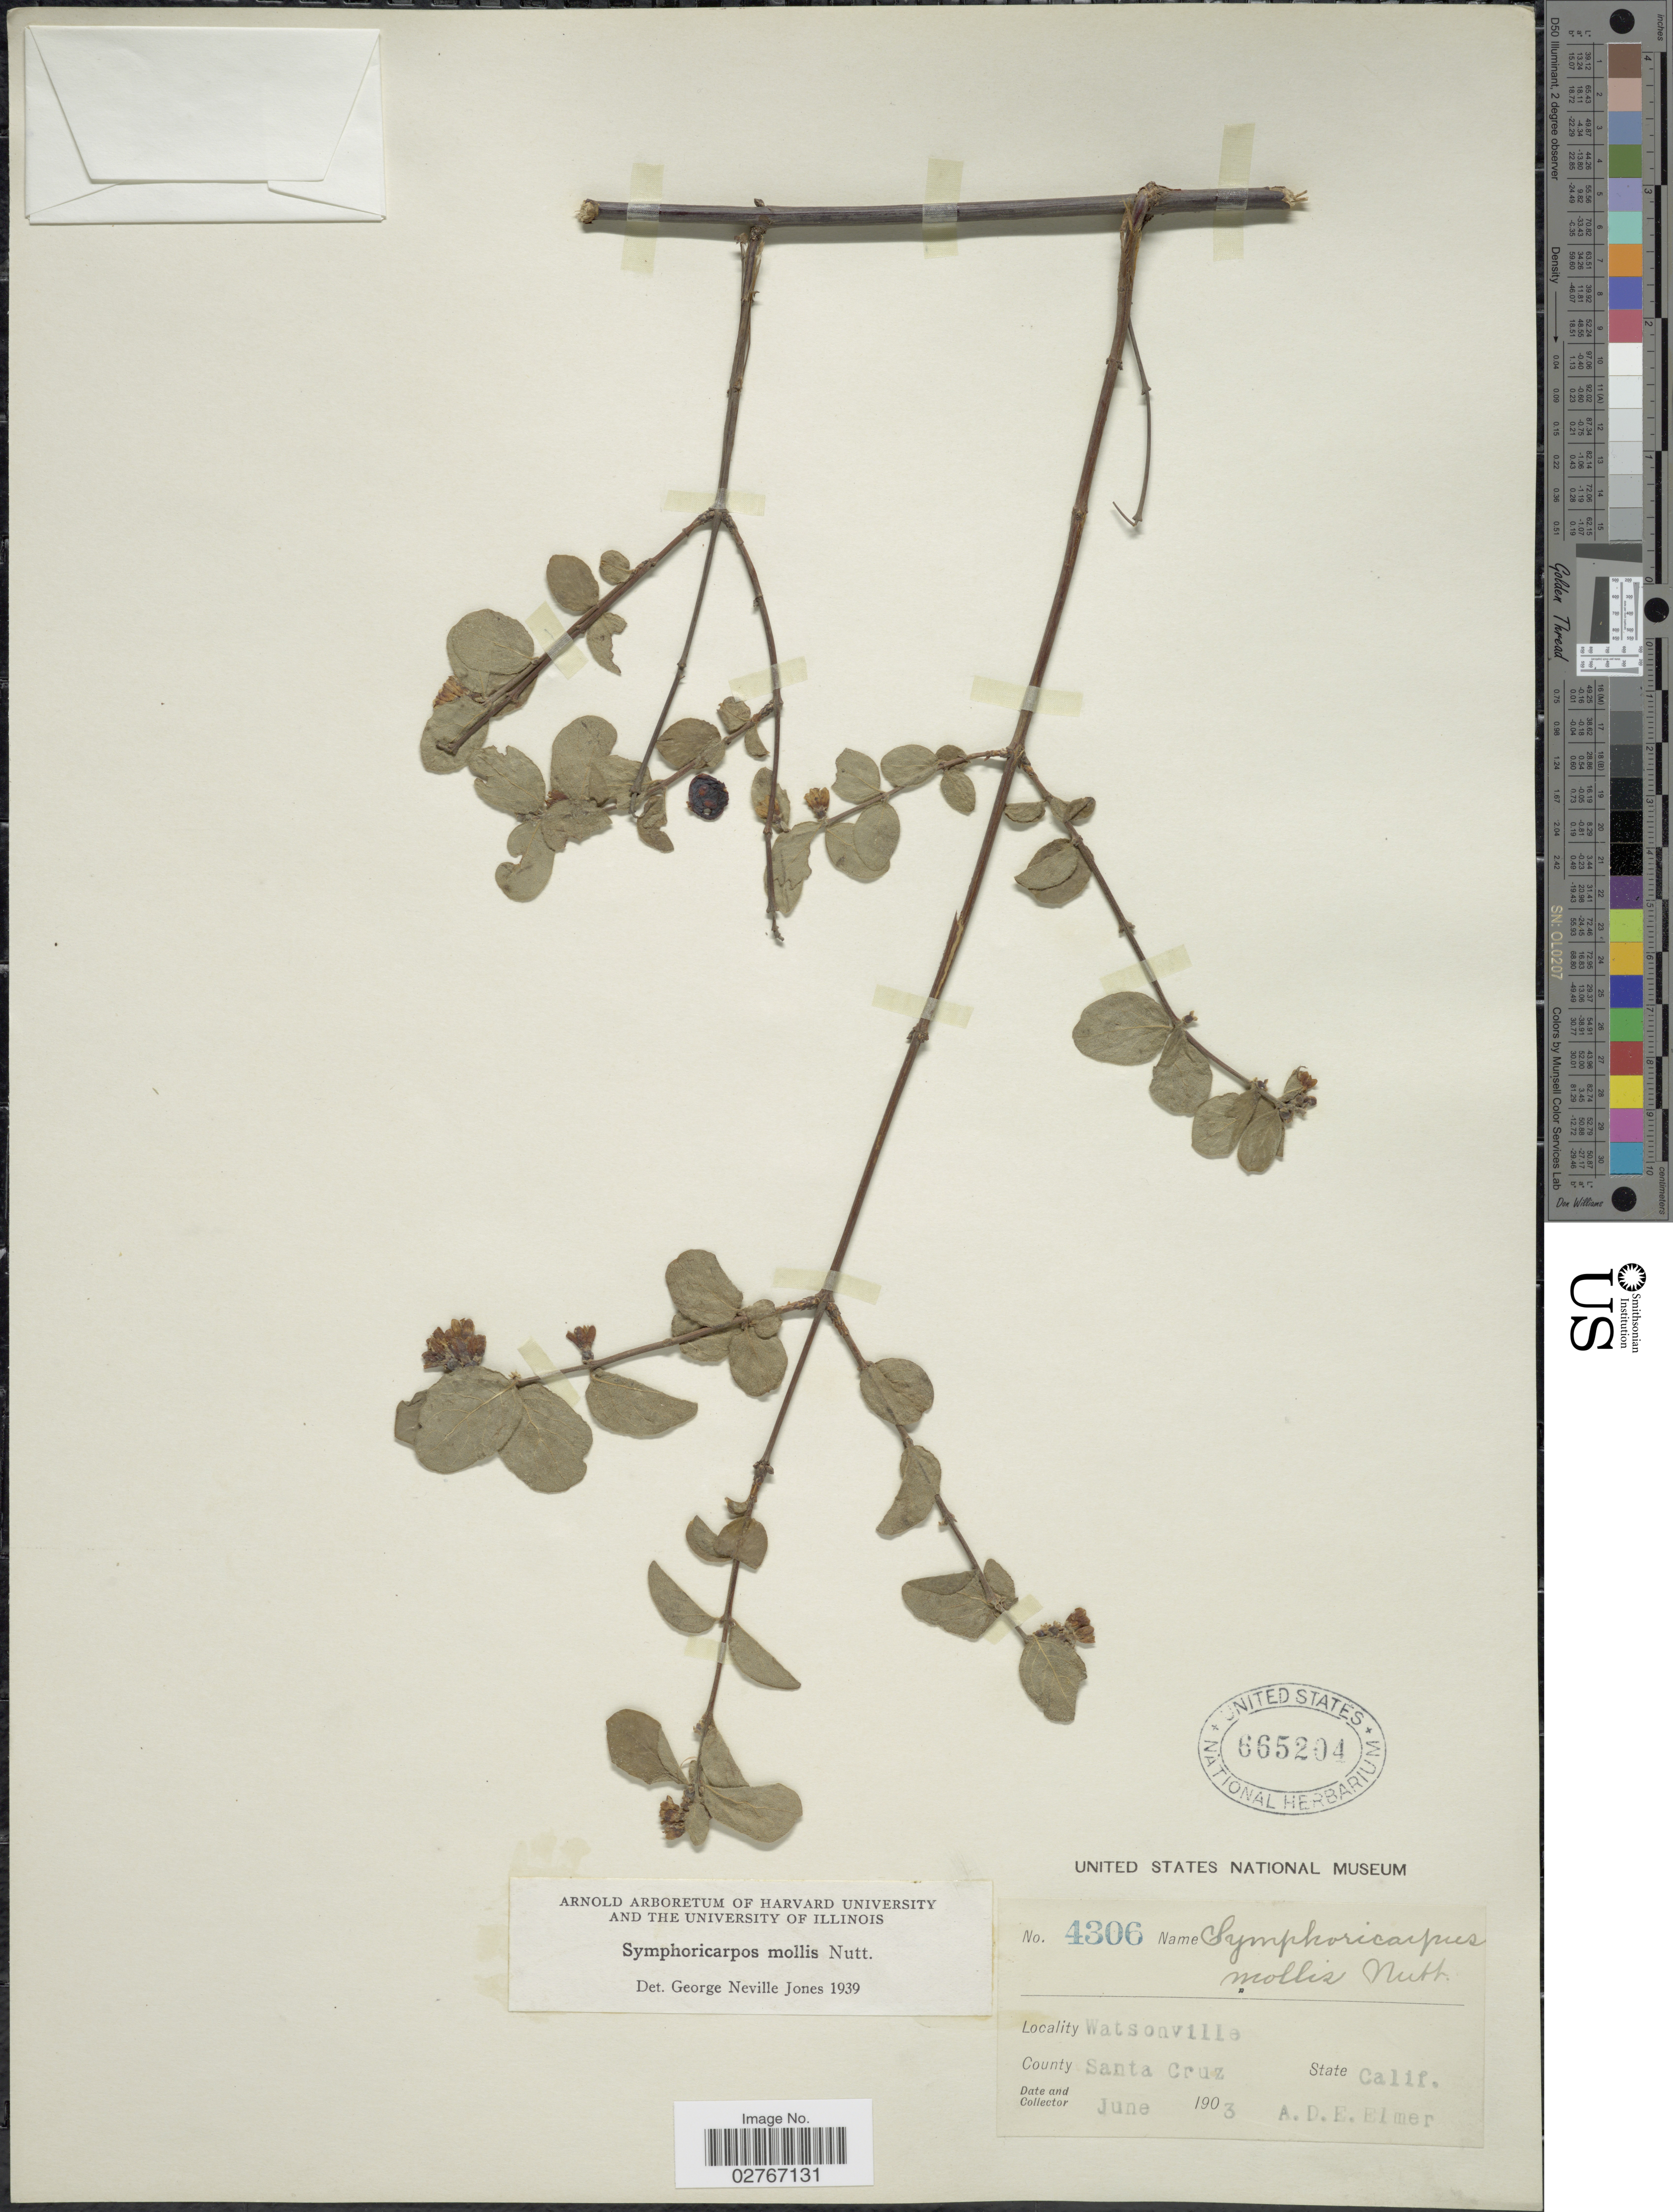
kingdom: Plantae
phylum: Tracheophyta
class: Magnoliopsida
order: Dipsacales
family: Caprifoliaceae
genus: Symphoricarpos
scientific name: Symphoricarpos mollis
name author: Nutt.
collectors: A. D. E. Elmer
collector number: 4306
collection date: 1903-06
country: United States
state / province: California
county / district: Santa Cruz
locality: Watsonville, County Santa Cruz.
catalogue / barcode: US 665204